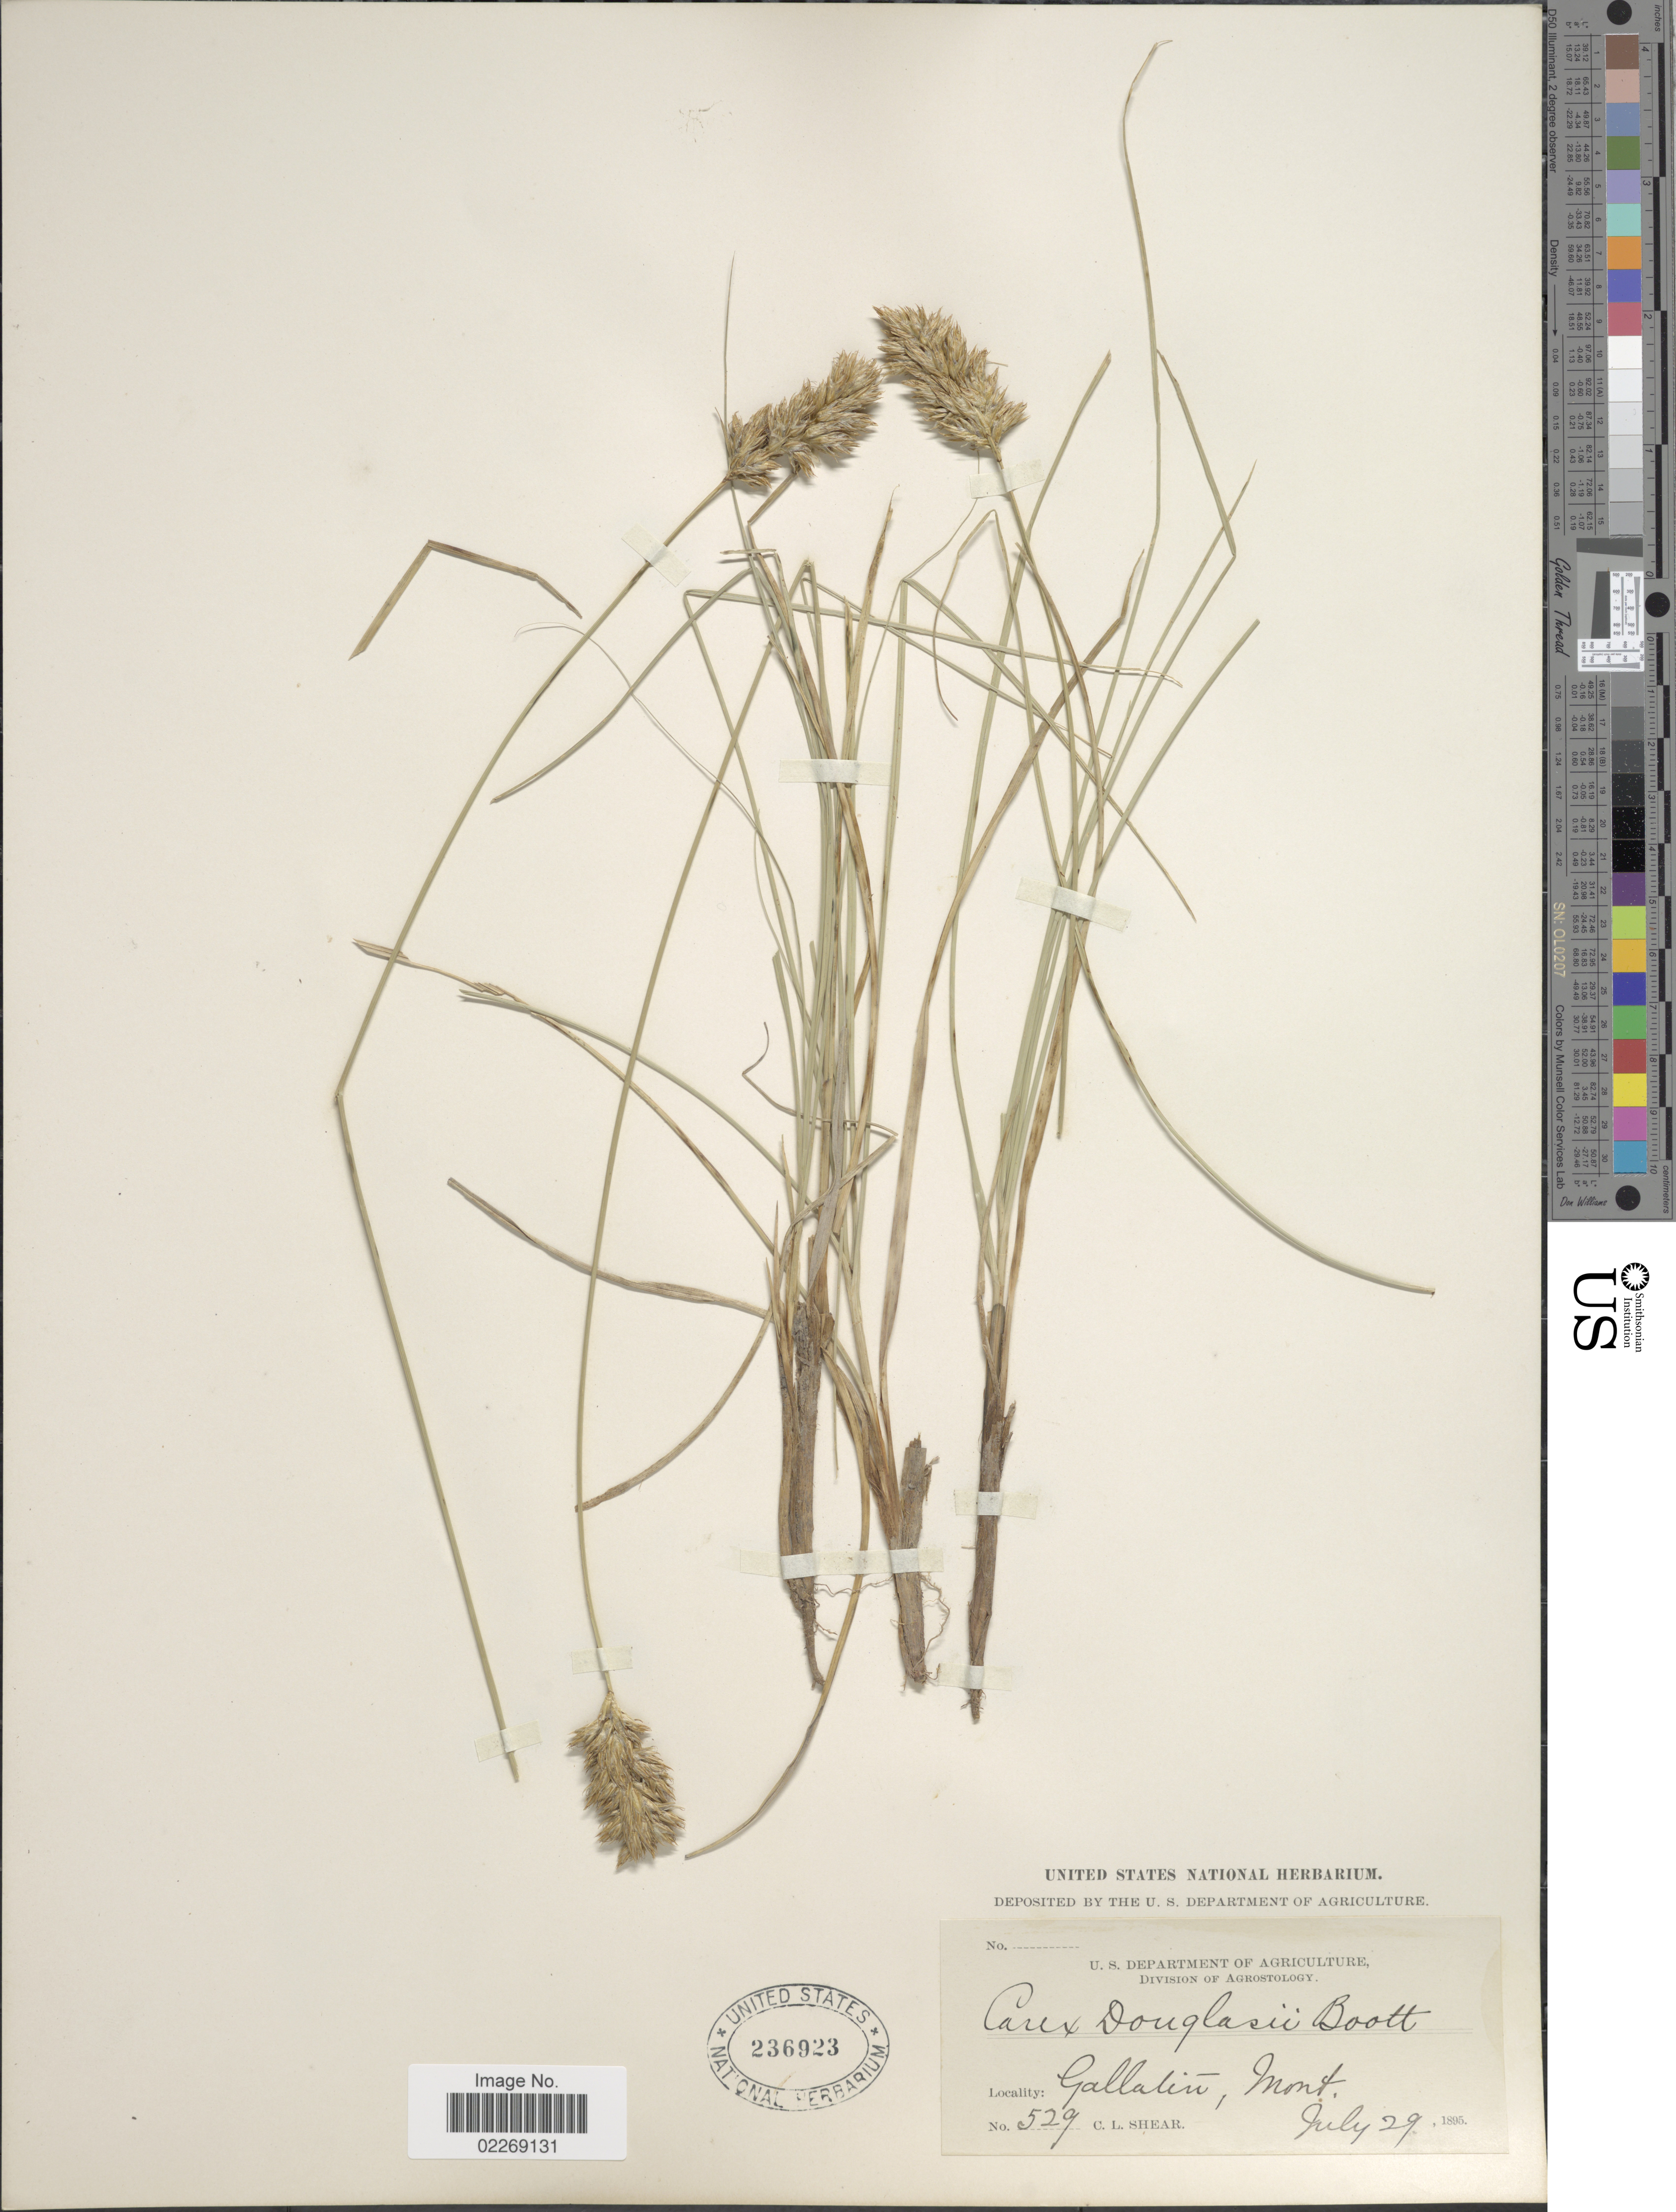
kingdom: Plantae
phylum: Tracheophyta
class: Liliopsida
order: Poales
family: Cyperaceae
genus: Carex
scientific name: Carex douglasii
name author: Boott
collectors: C. L. Shear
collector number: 529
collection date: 1895-07-29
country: United States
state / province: Montana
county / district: Gallatin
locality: Gallatin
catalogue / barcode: US 236923